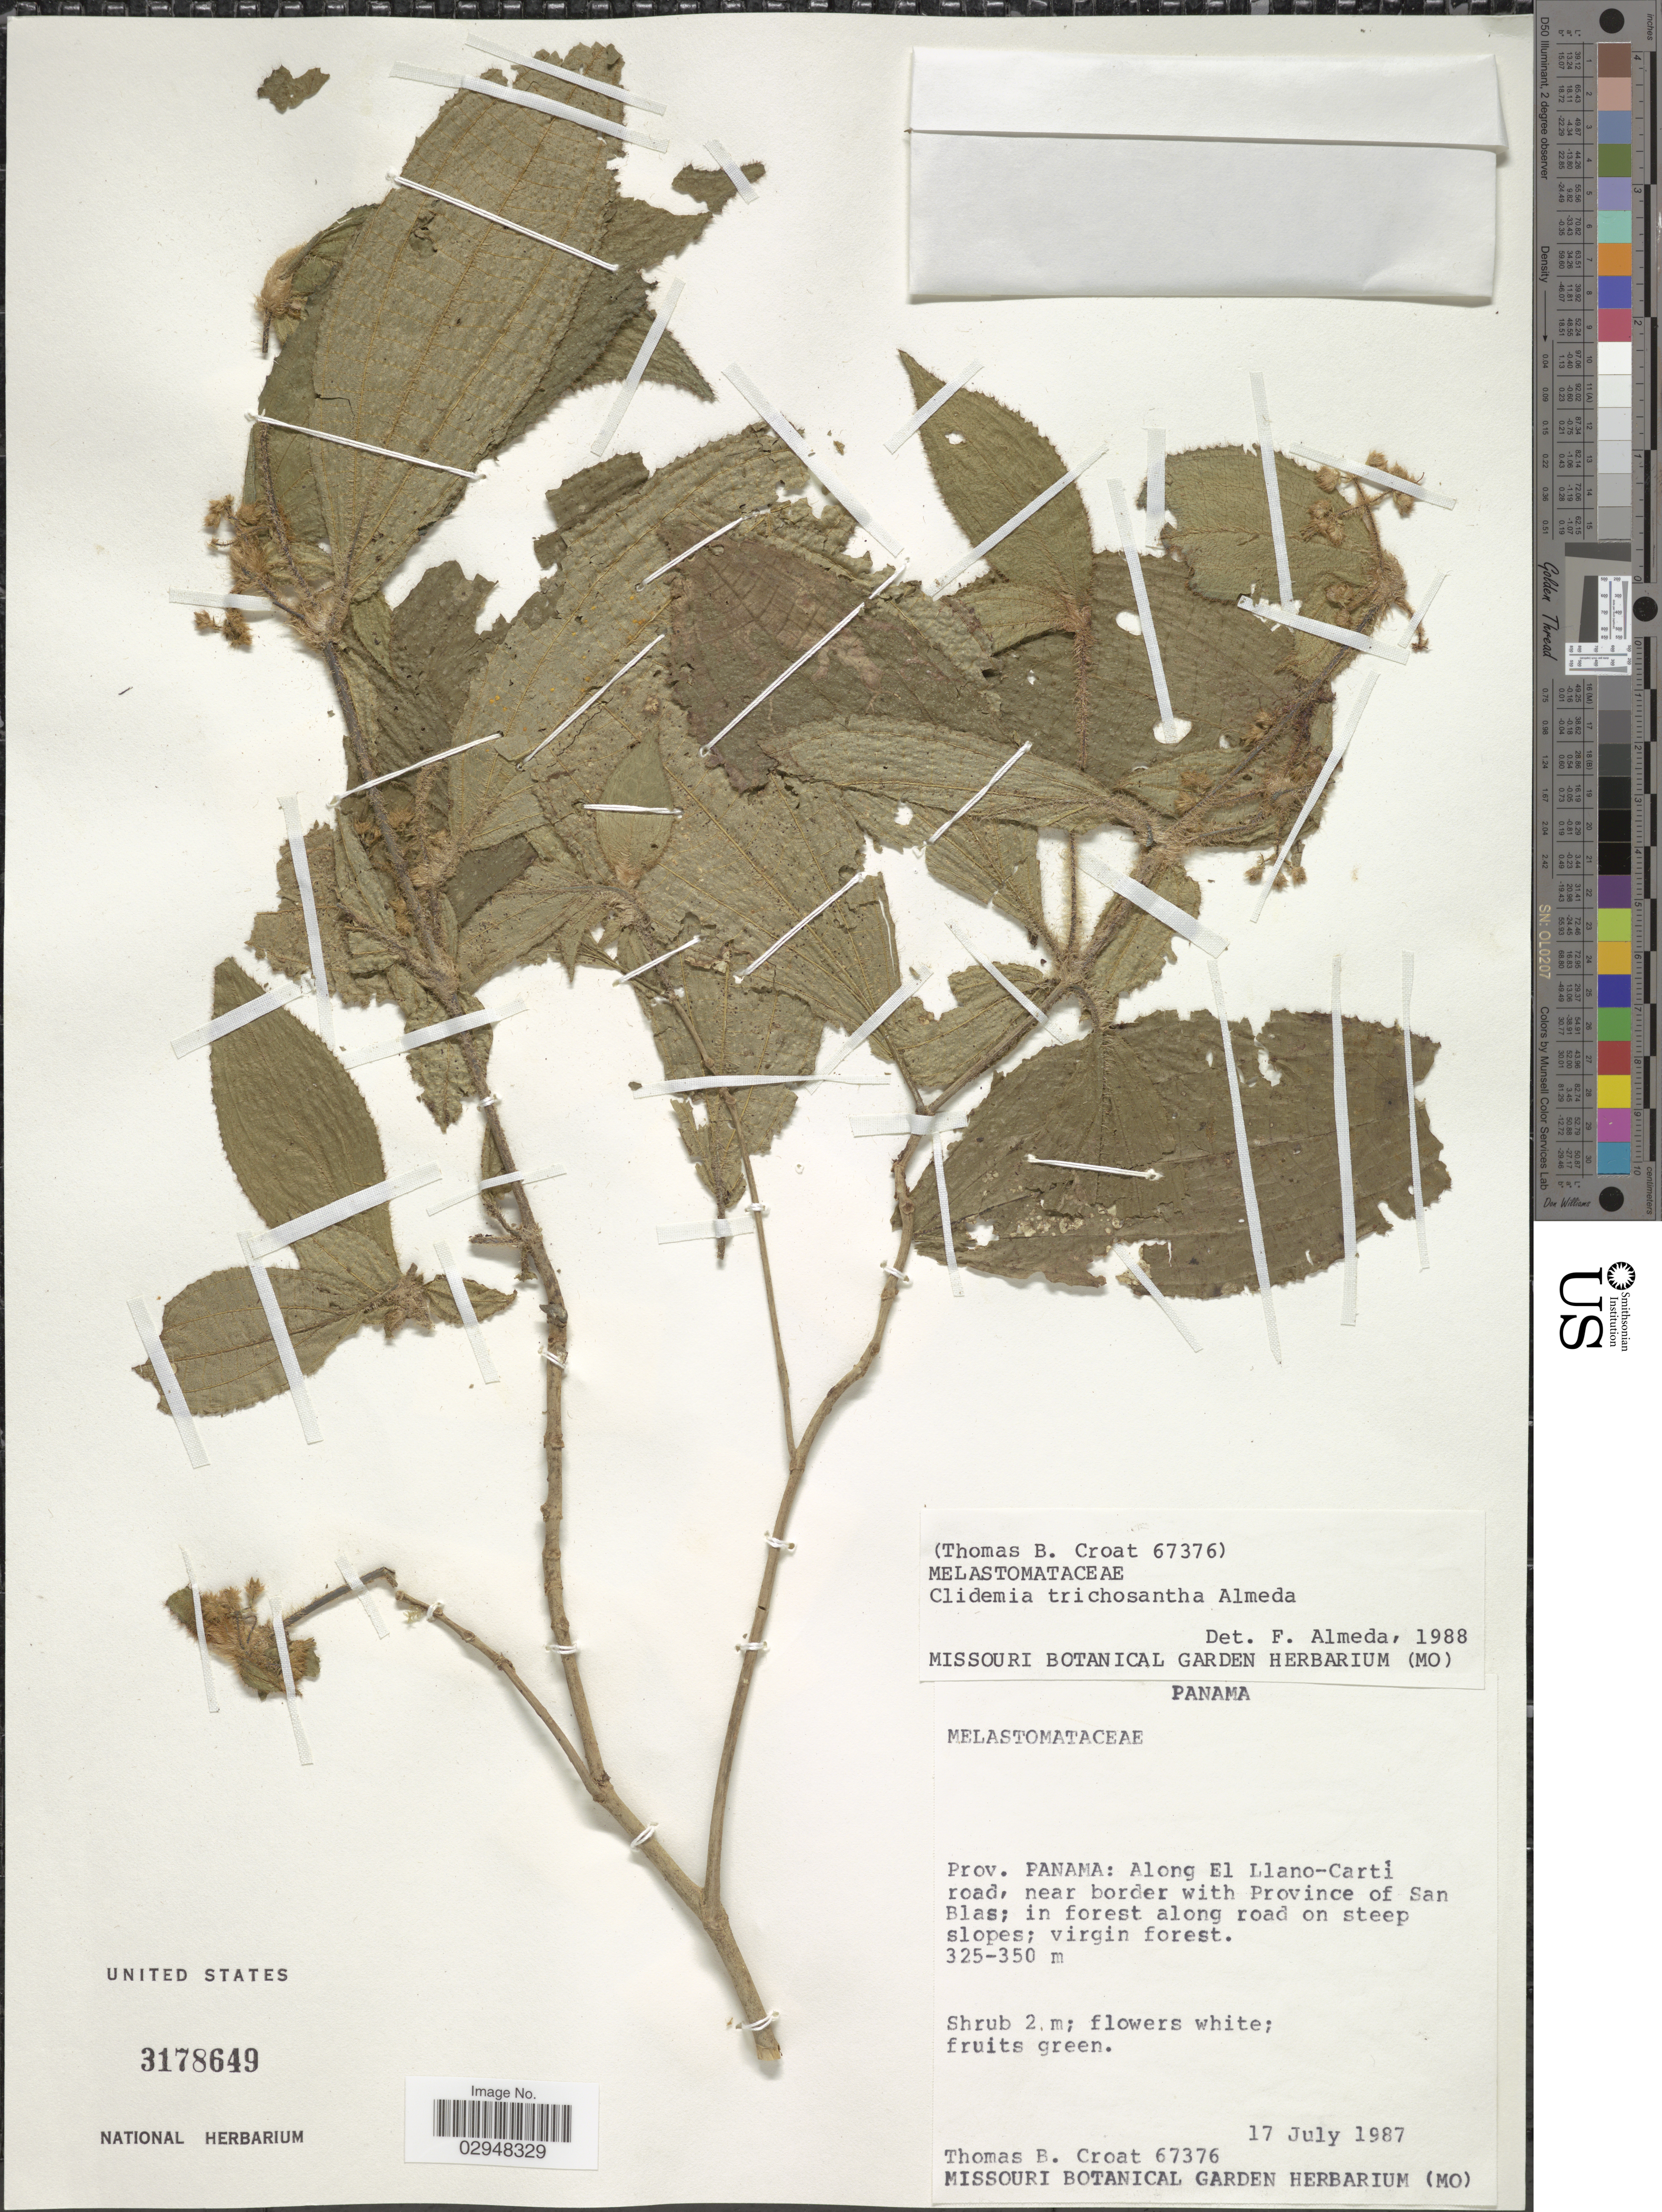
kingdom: Plantae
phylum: Tracheophyta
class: Magnoliopsida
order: Myrtales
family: Melastomataceae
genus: Clidemia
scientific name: Clidemia trichosantha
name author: Almeda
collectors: T. B. Croat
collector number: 67376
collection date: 1987-07-17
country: Panama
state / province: Panamá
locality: Along El Llano-Cartí road, near border with Province of San Blas.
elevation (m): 325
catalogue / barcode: US 3178649